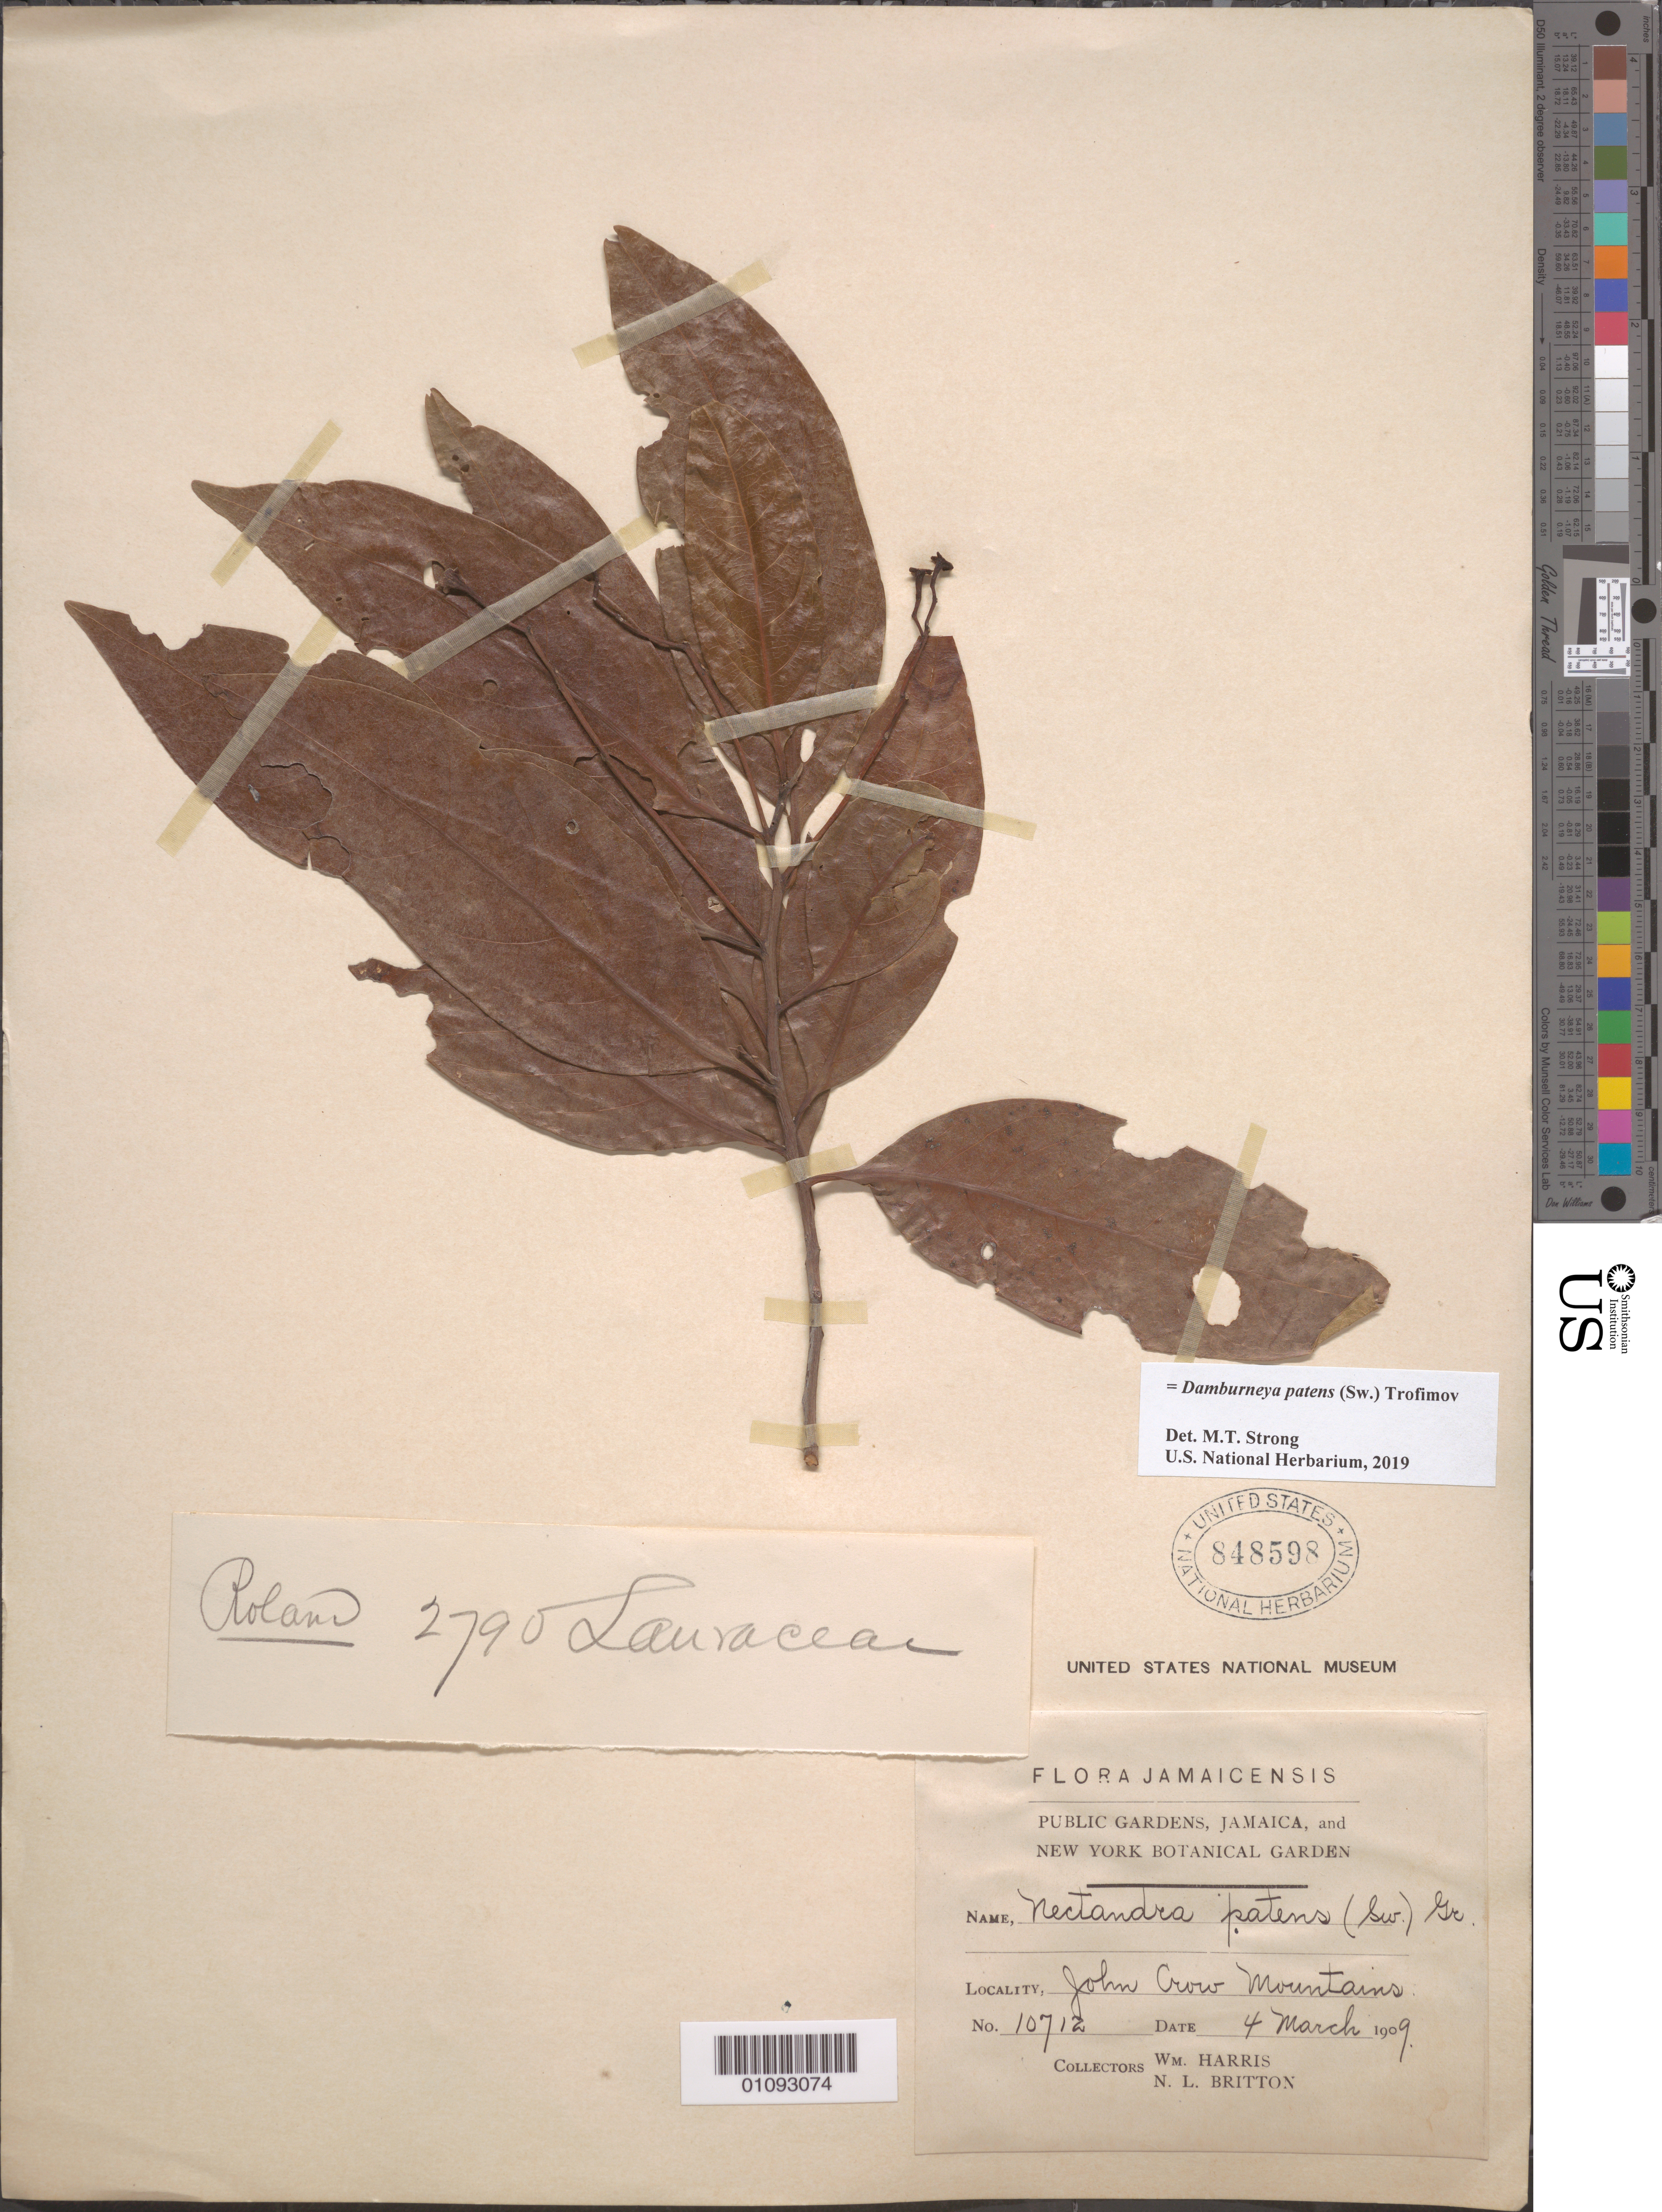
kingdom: Plantae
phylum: Tracheophyta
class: Magnoliopsida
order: Laurales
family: Lauraceae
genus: Damburneya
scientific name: Damburneya patens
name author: (Sw.) Trofimov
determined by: Strong, M. T., (US), Smithsonian Institution - National Museum of Natural History (UNITED STATES)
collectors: W. Harris & N. Britton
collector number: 10712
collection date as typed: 04 Mar 1909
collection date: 1909-03-04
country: Jamaica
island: Jamaica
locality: john Crow Mtns.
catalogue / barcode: US 848598